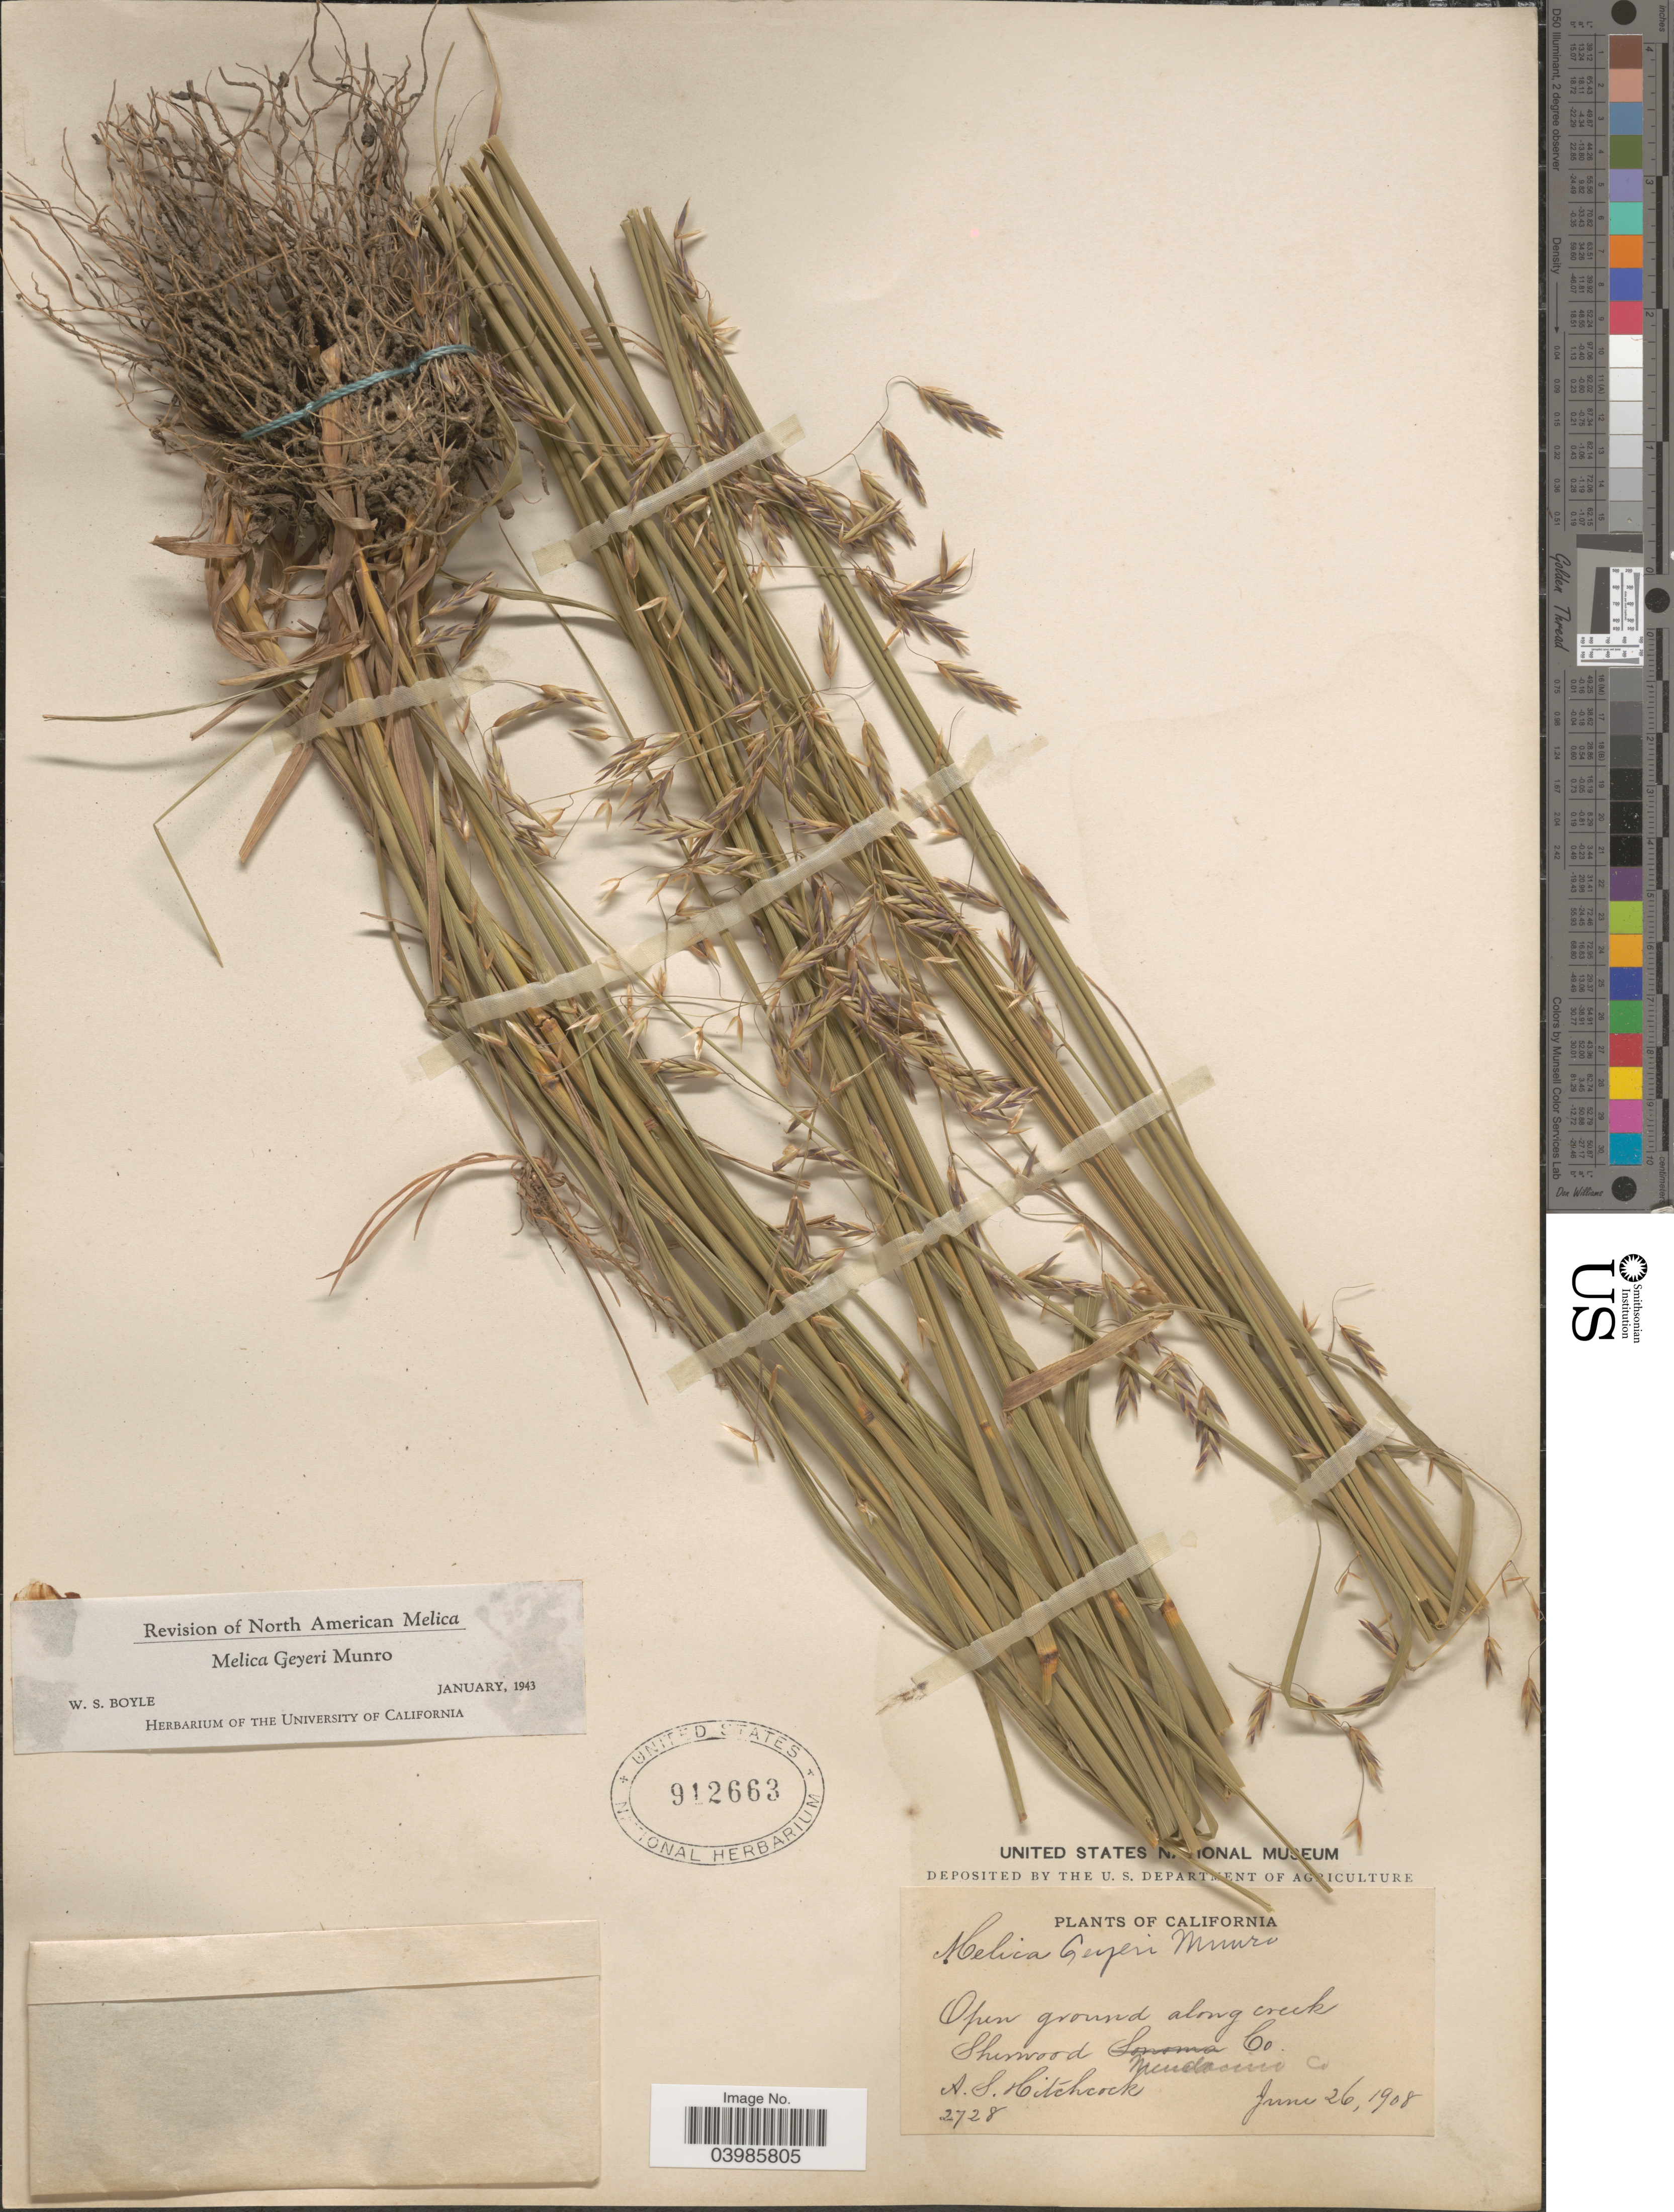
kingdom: Plantae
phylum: Tracheophyta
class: Liliopsida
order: Poales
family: Poaceae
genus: Melica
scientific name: Melica geyeri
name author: Munro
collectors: A. S. Hitchcock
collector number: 2728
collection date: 1908-06-26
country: United States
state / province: California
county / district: Mendocino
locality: Open ground along creek Sherwood Co. Mendocino Co.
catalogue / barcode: US 912663